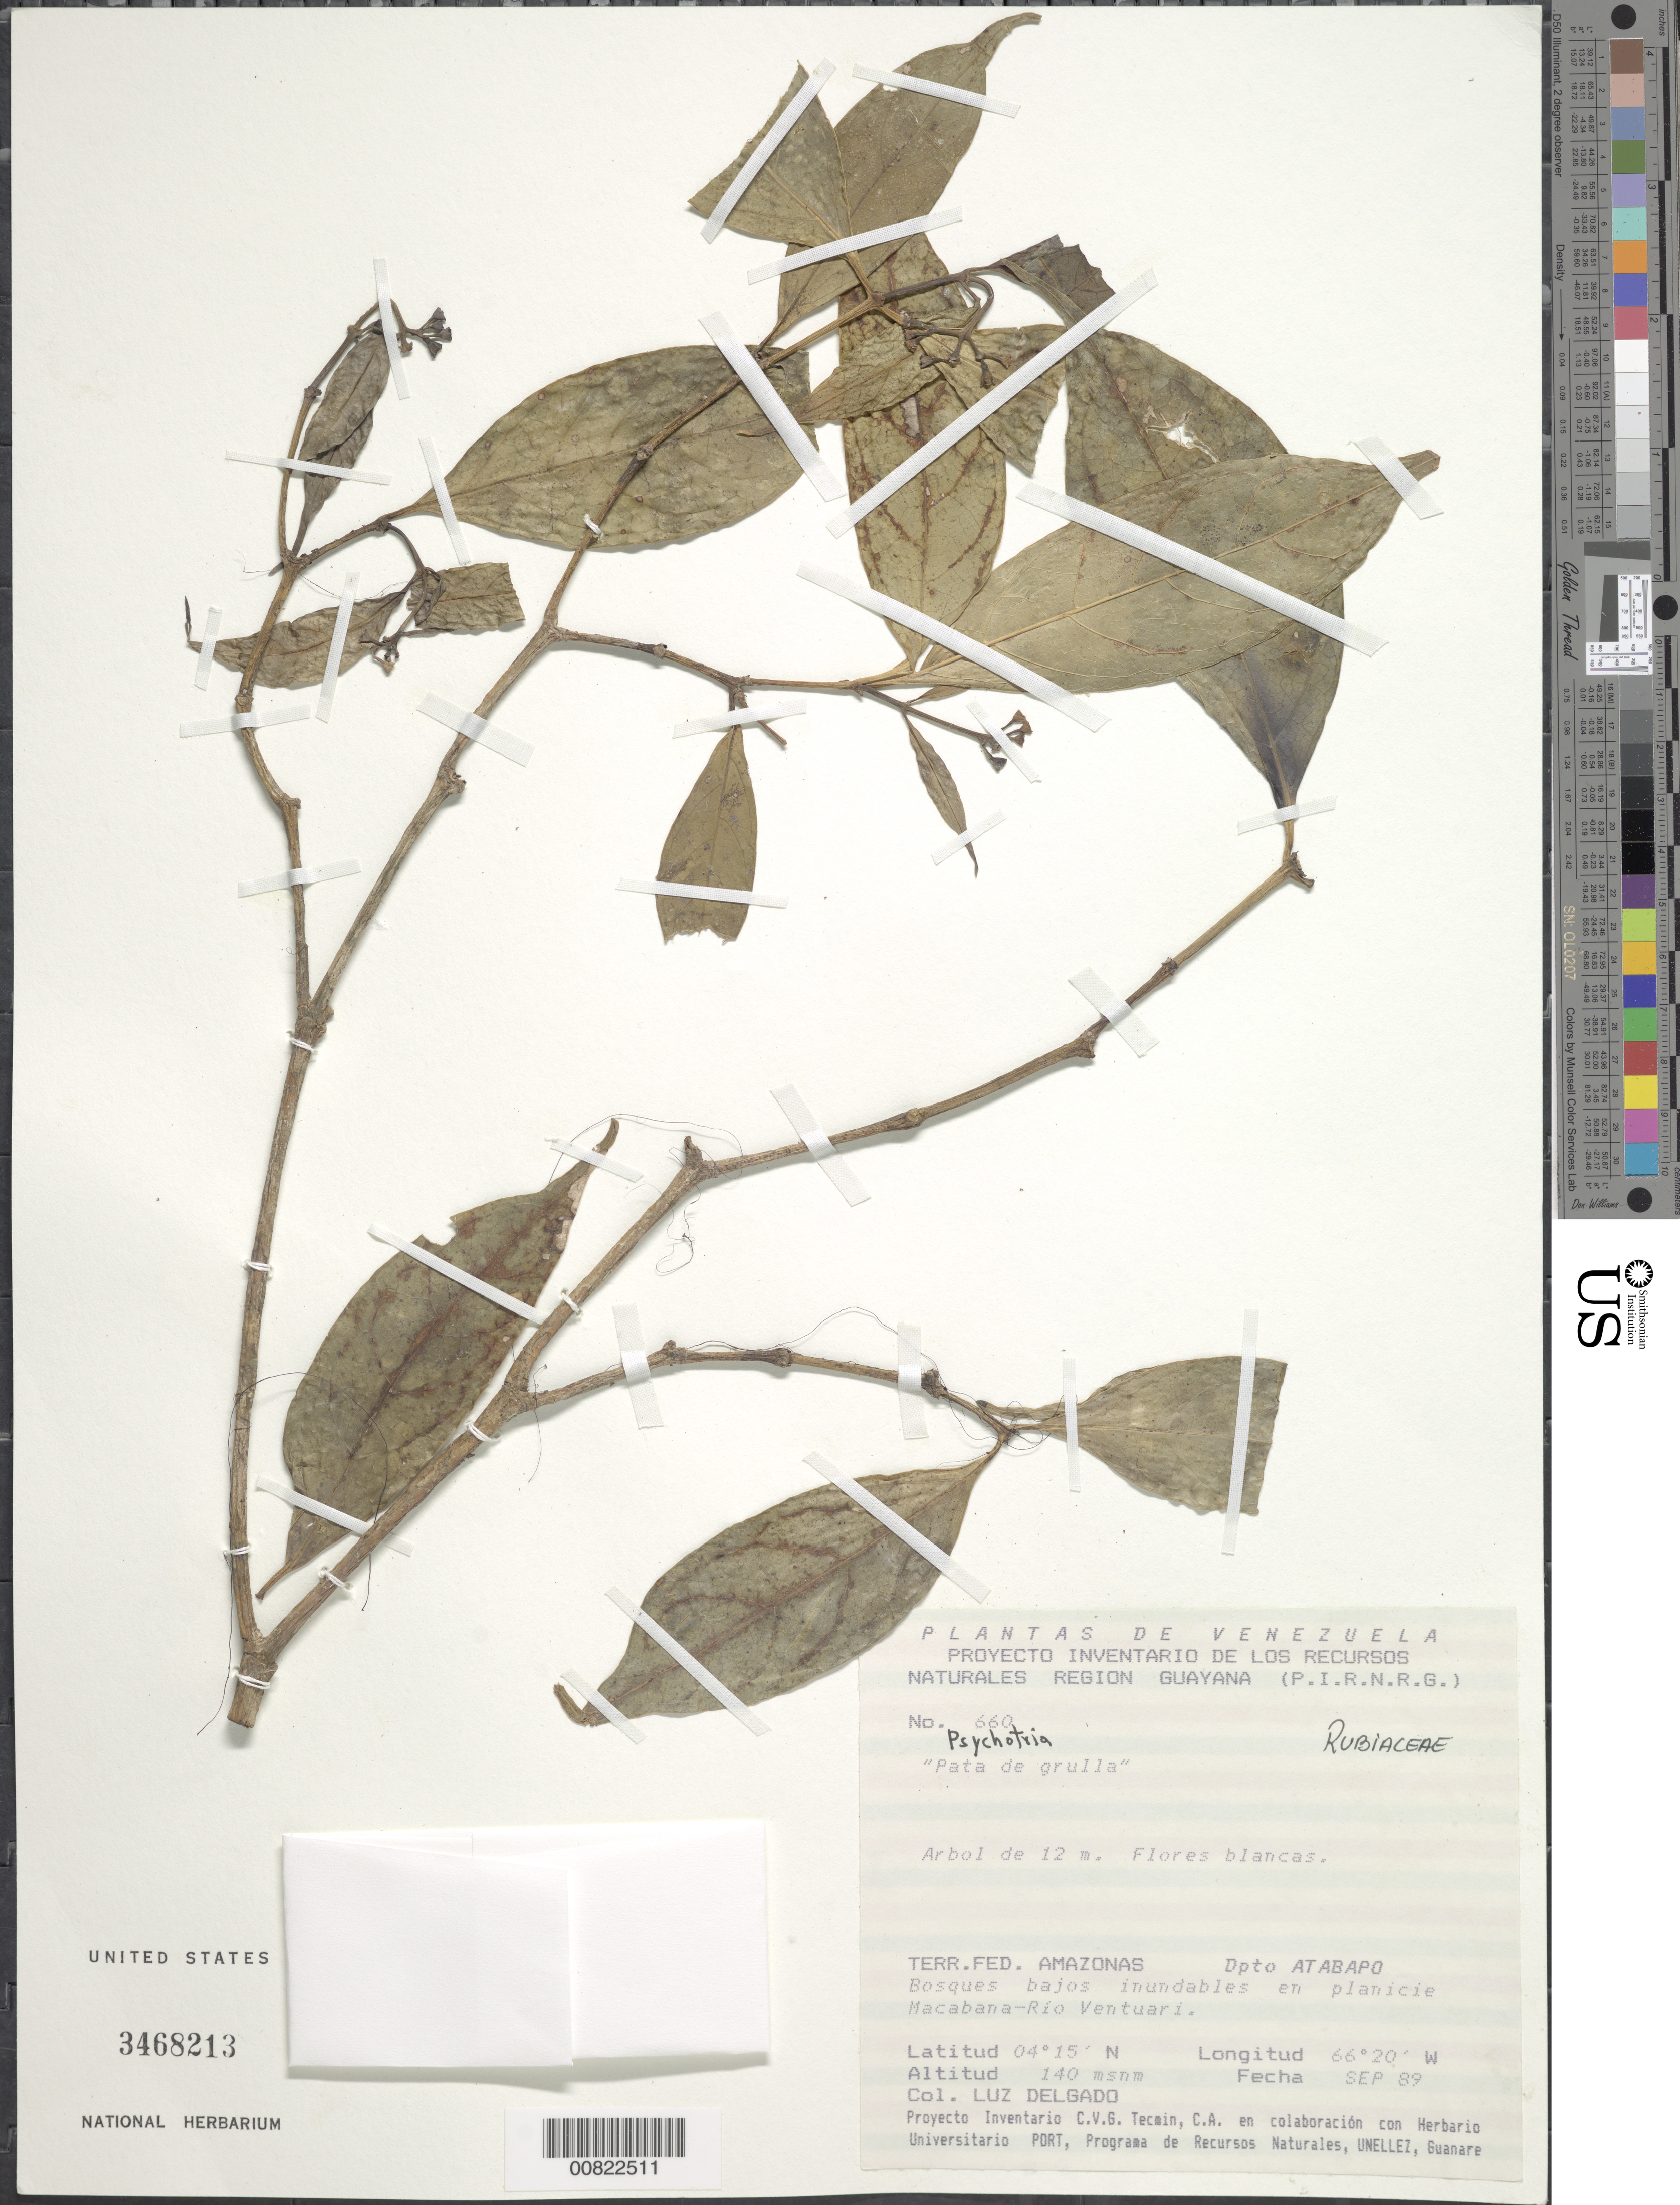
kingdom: Plantae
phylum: Tracheophyta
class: Magnoliopsida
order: Gentianales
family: Rubiaceae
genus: Psychotria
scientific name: Psychotria sp.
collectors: L. Delgado V.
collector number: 660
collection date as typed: Sep-89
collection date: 1989-09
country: Venezuela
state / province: Amazonas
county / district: Atabapo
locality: Macabana-Río Ventuari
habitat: Bosques bajos inundables en planicie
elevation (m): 140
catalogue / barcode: US 3468213